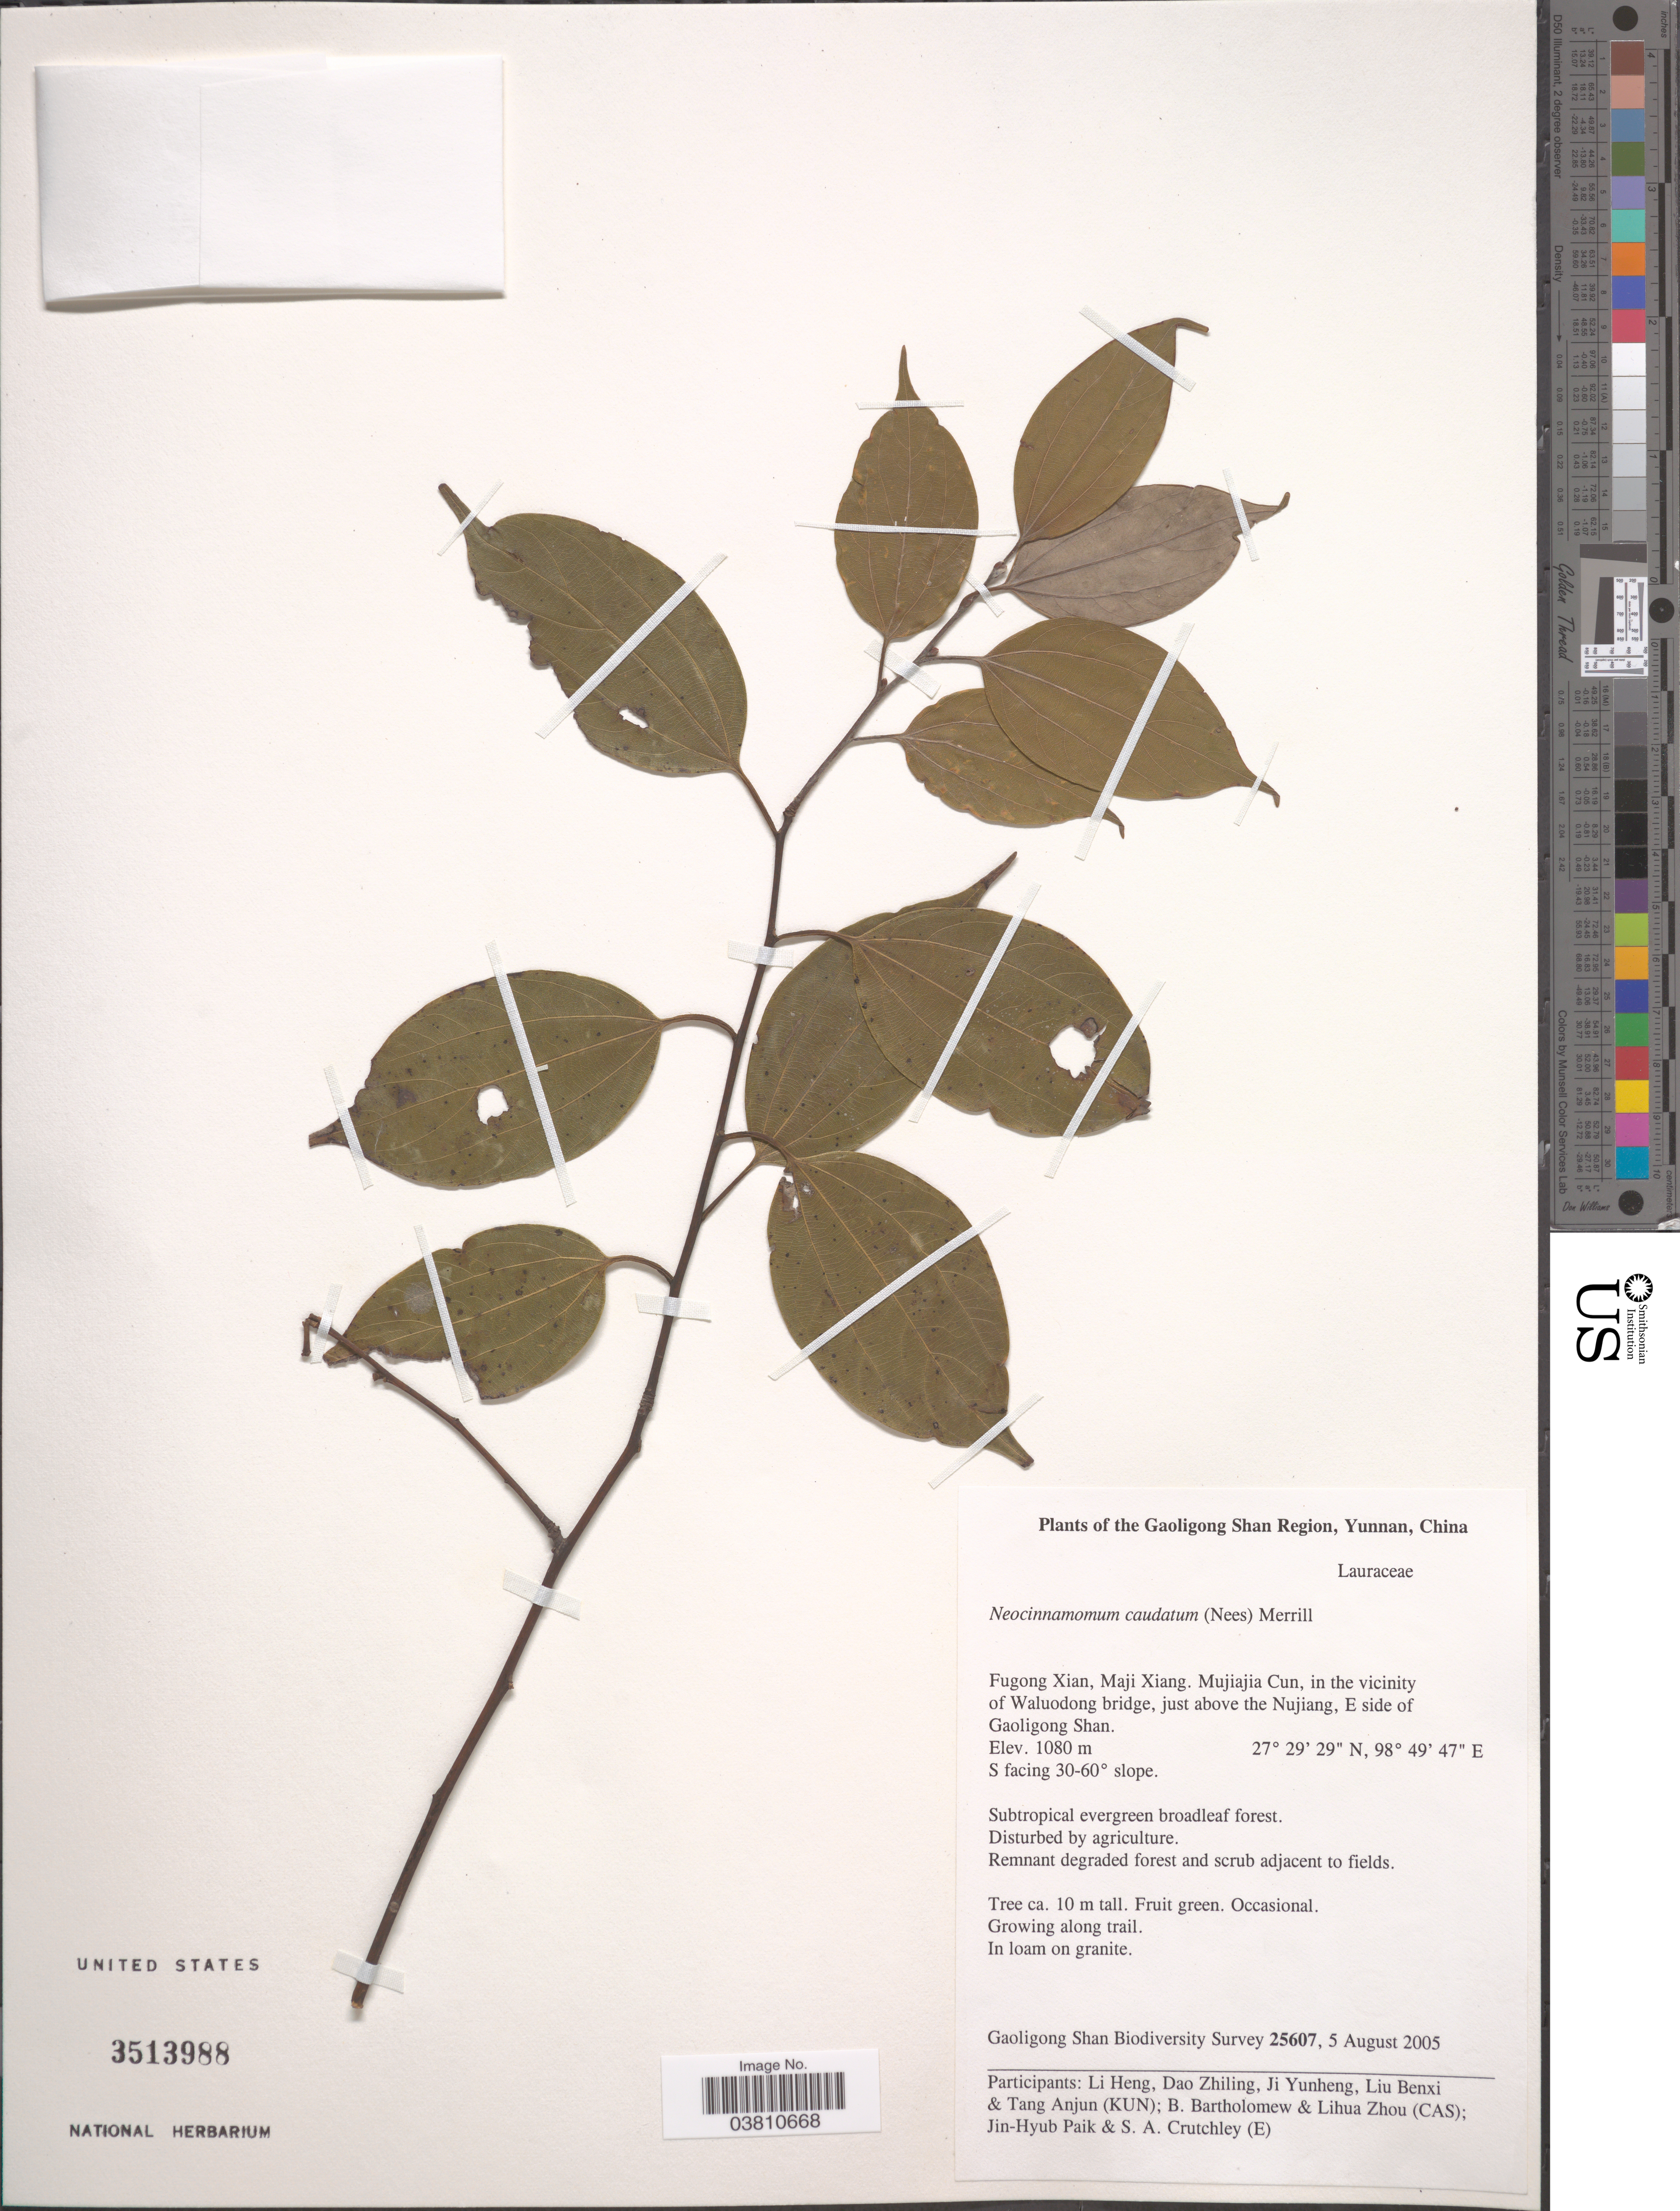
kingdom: Plantae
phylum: Tracheophyta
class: Magnoliopsida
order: Laurales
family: Lauraceae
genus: Neocinnamomum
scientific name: Neocinnamomum caudatum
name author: (Nees) Merr.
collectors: Gaoligong Shan Biodiversity Survey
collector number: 25607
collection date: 2005-08-05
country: China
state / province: Yunnan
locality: The Gaoligong Shan Region. Fugong Xian, Maji Xiang, Mujiajia Cun, in the vicinity of Waluodong bridge, just above the Nujiang, E side of Gaoligong Shan. S facing 30-60° slope.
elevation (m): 1080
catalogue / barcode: US 3513988